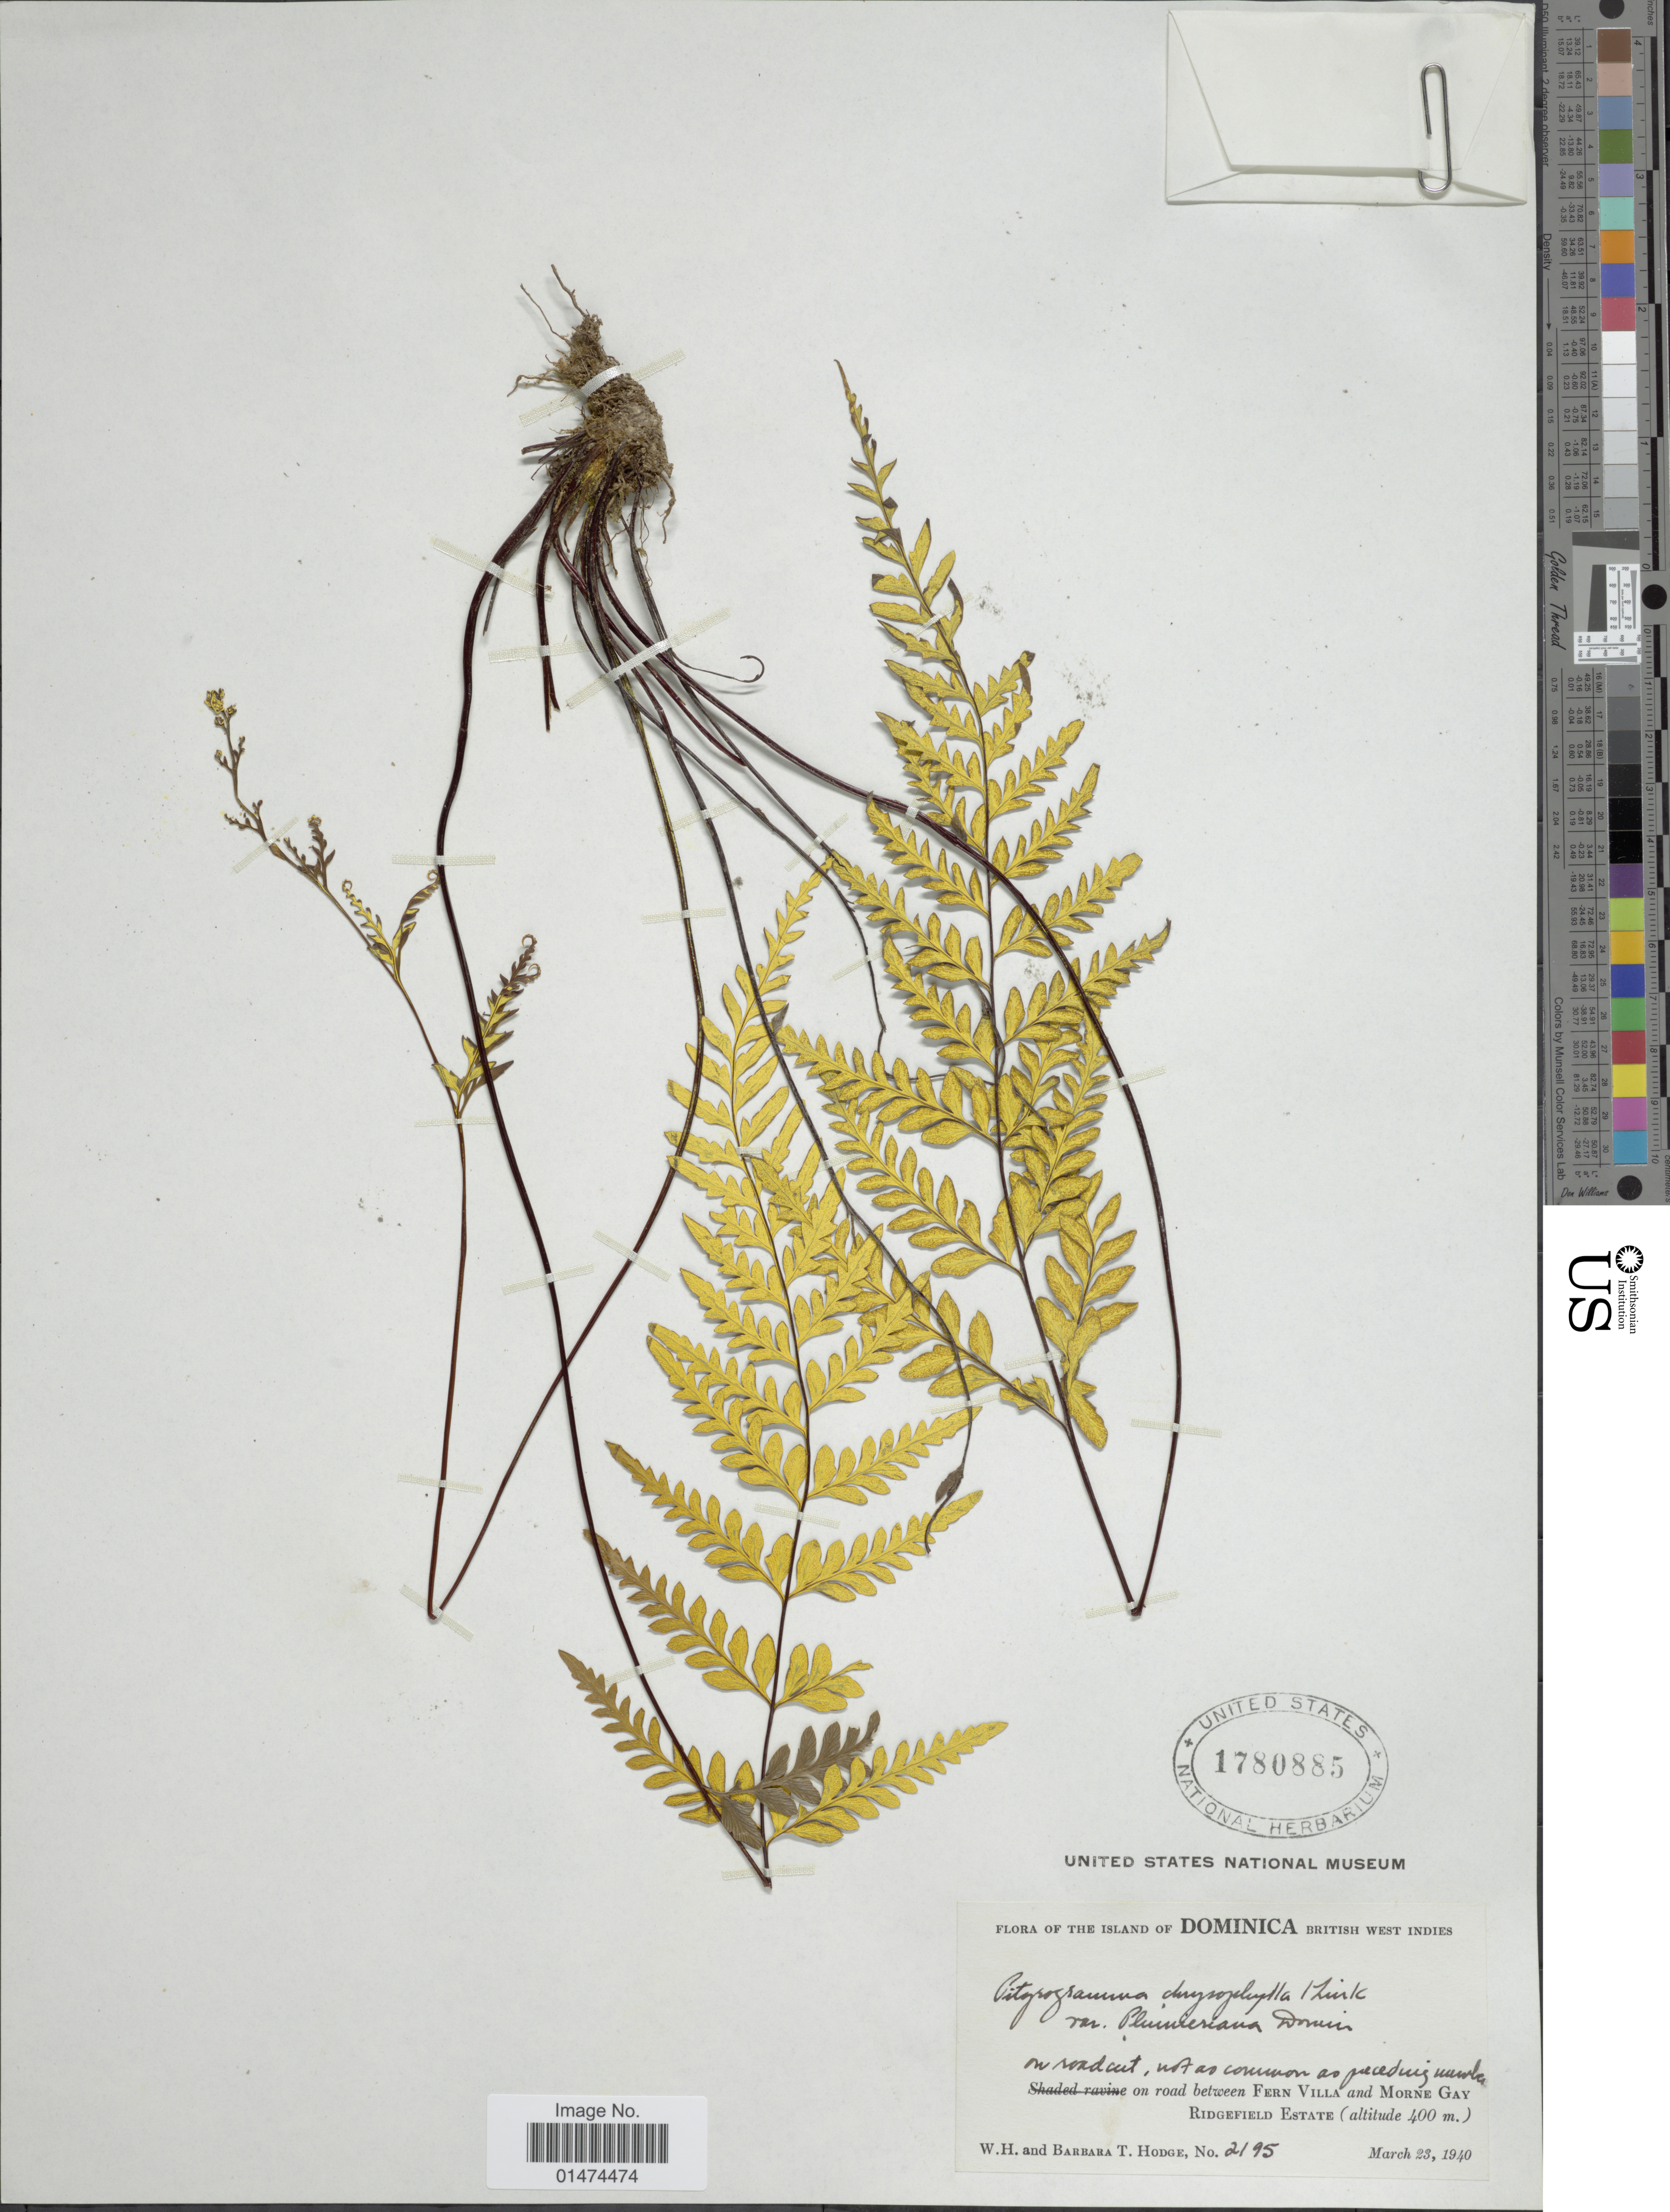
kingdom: Plantae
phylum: Tracheophyta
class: Polypodiopsida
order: Polypodiales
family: Pteridaceae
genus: Pityrogramma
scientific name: Pityrogramma chrysophylla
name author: (Sw.) Link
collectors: W. Hodge & B. Hodge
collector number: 2195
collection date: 1940-03-23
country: Dominica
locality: Island of Dominca, British West Indies. on road between Fern Villa and Morne Gay Rodgefield Estate.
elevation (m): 400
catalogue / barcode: US 1780885